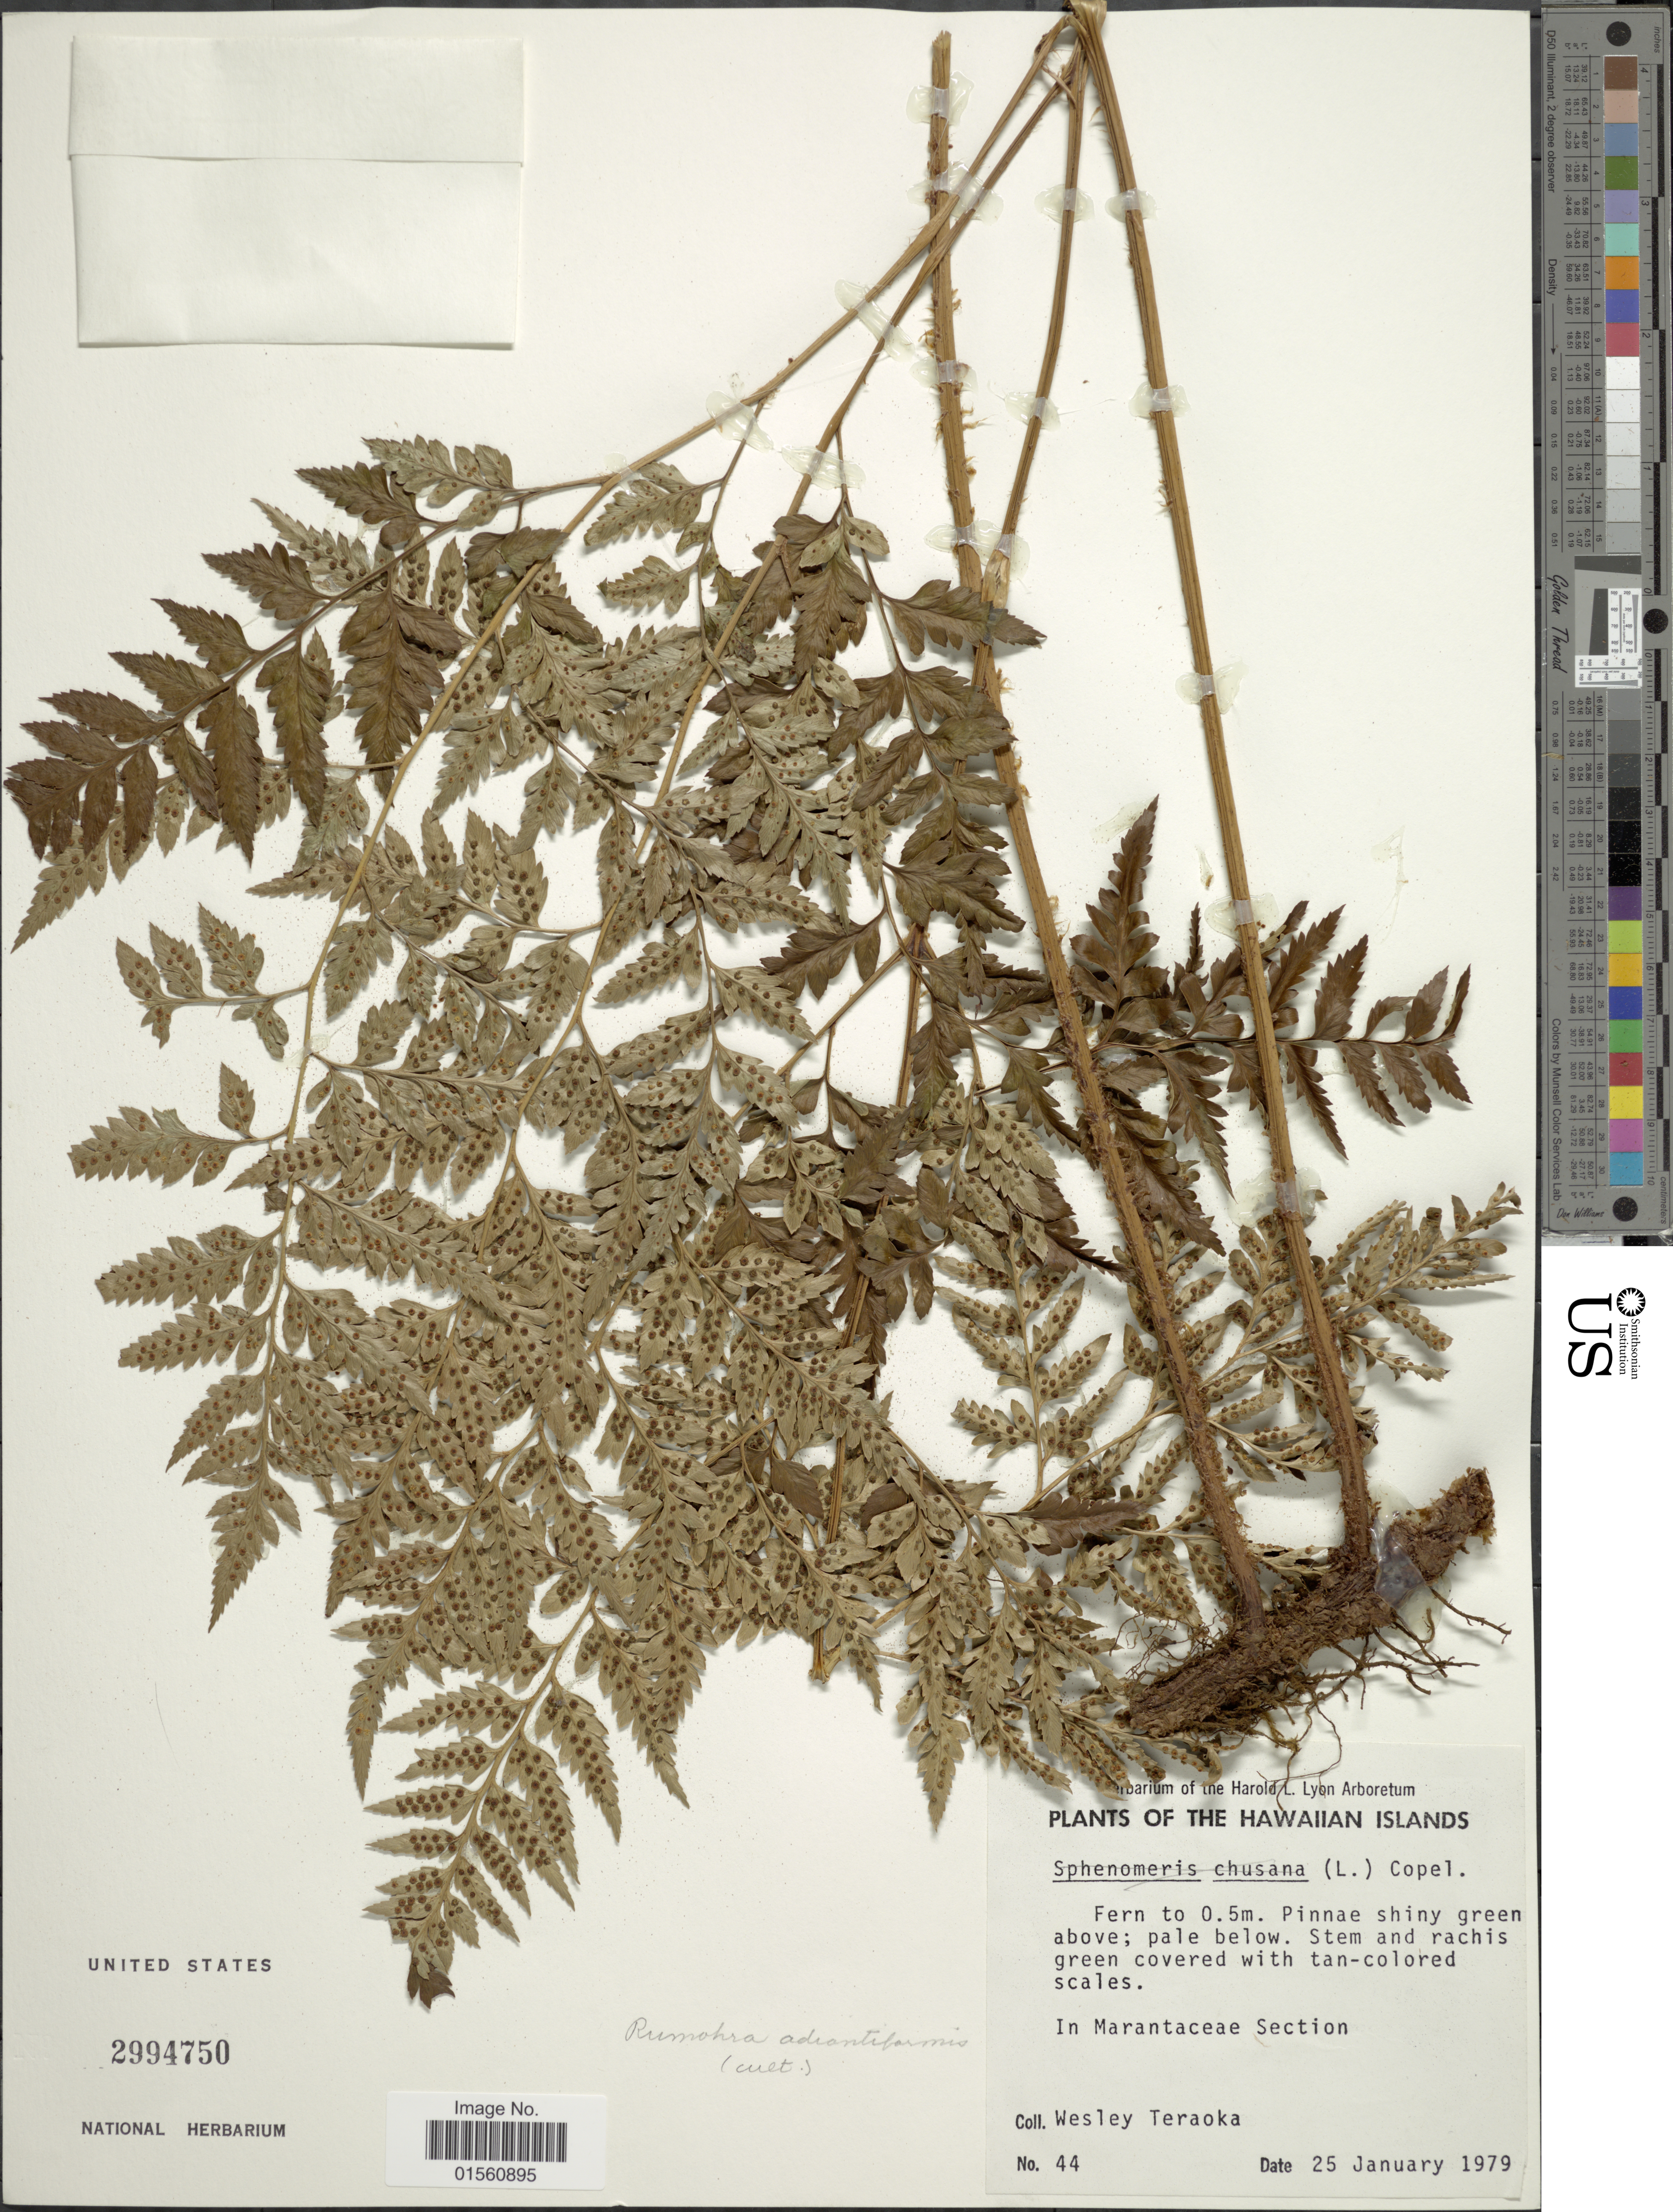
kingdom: Plantae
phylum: Tracheophyta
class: Polypodiopsida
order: Polypodiales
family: Dryopteridaceae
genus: Rumohra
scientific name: Rumohra adiantiformis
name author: (G. Forst.) Ching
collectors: W. Teraoka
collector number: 44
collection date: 1979-01-25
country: United States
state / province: Hawaii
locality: The Hawaiian Islands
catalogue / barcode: US 2994750